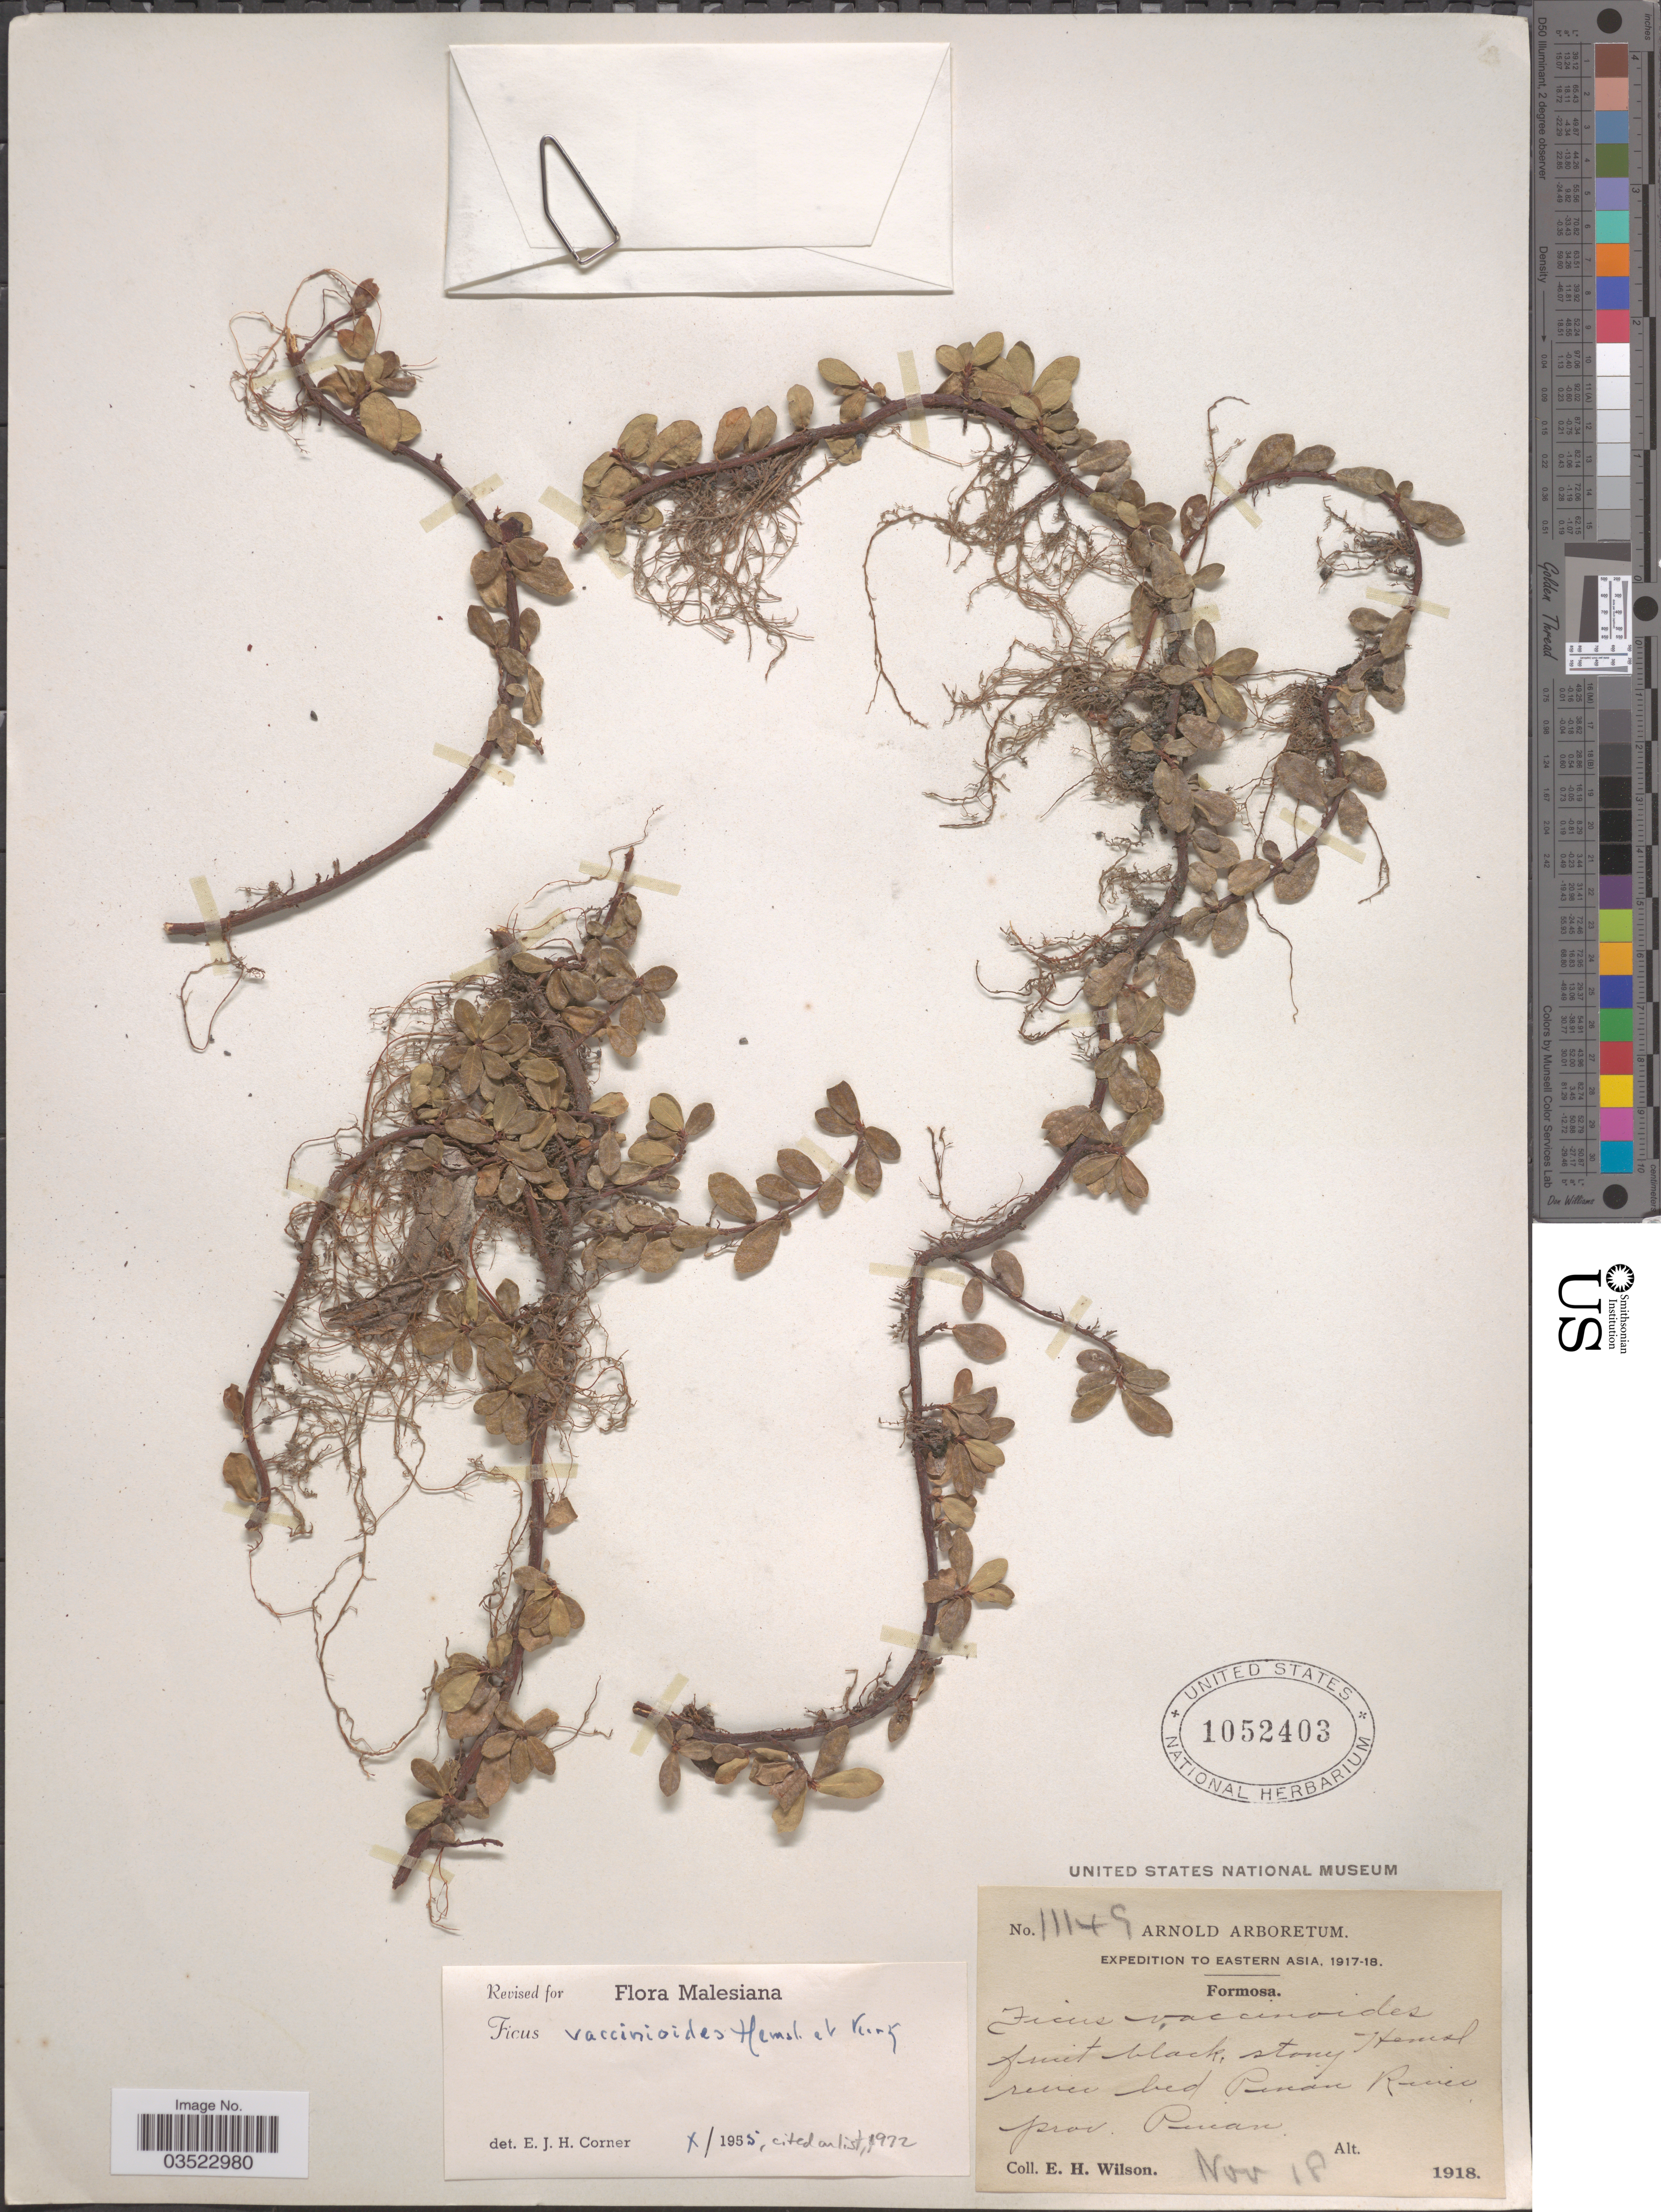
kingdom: Plantae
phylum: Tracheophyta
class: Magnoliopsida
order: Rosales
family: Moraceae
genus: Ficus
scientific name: Ficus vaccinioides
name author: Hemsl. & King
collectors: E. Wilson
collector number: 11149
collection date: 1918-11-18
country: Taiwan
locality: Expedition to Eastern Asia, 1917-18. Formosa. Pinan River, prov. Pinan.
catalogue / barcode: US 1052403